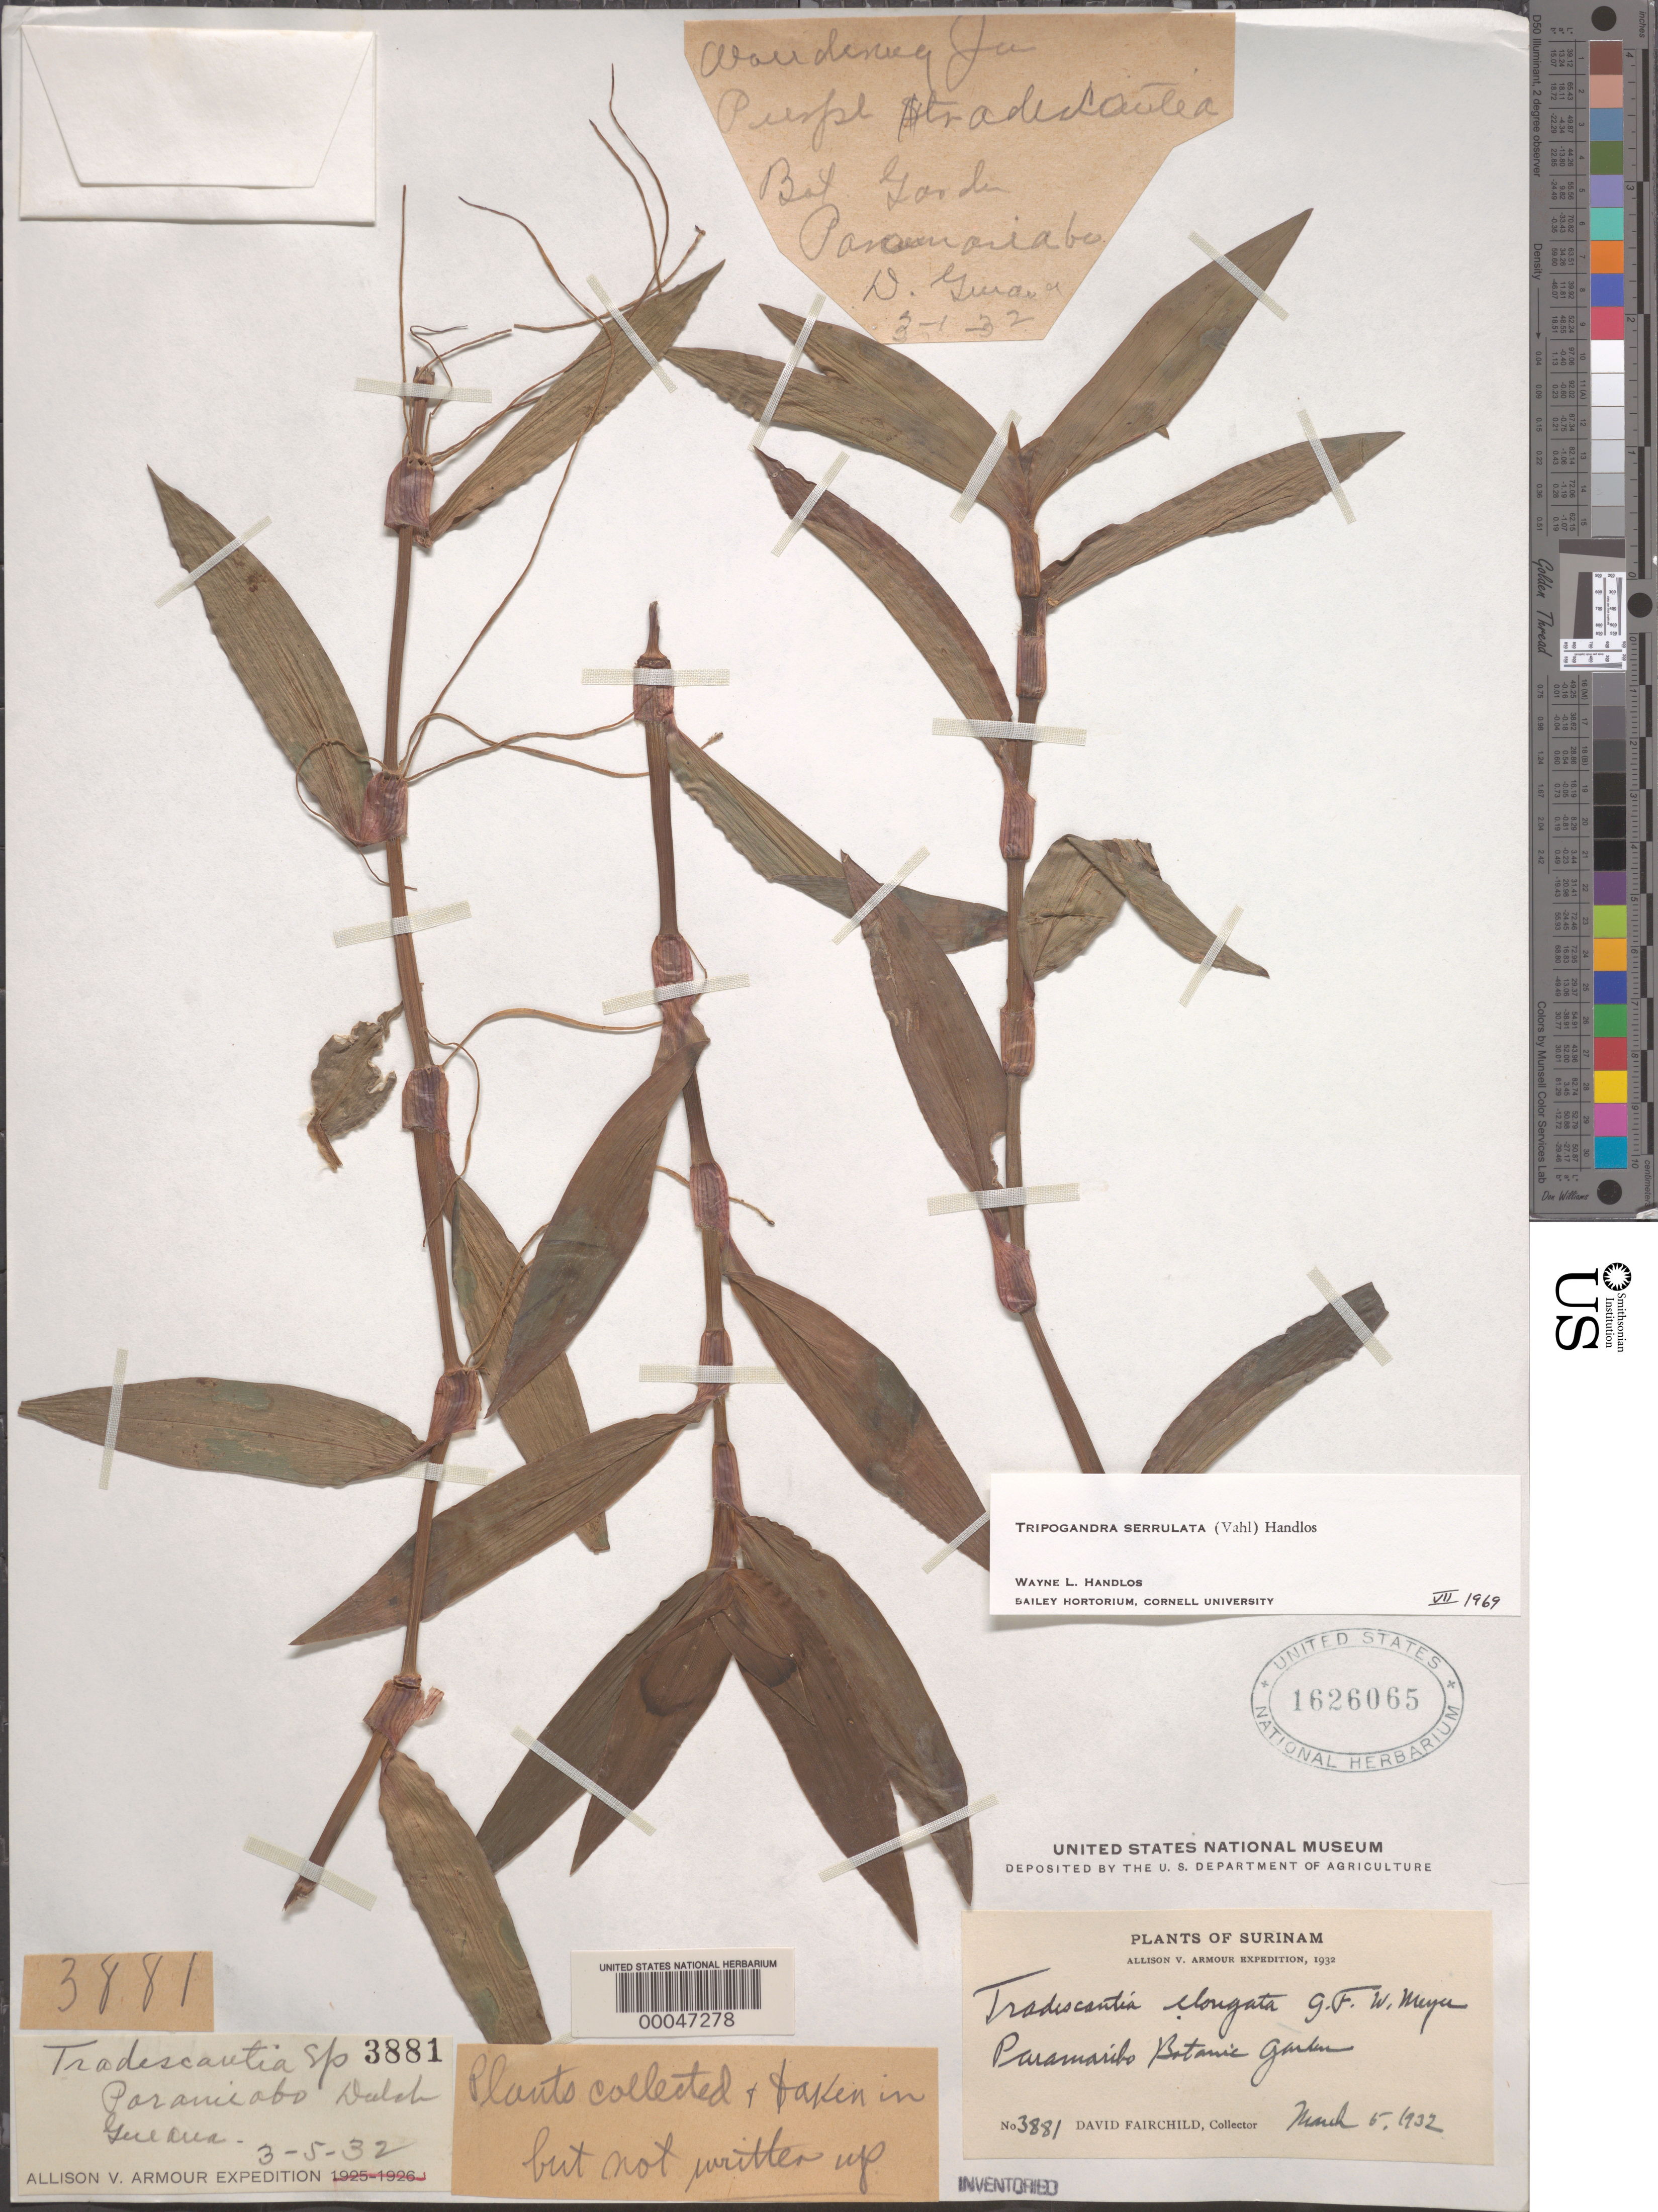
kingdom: Plantae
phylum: Tracheophyta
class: Liliopsida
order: Commelinales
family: Commelinaceae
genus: Tripogandra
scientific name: Tripogandra serrulata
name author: (Vahl) Handlos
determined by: Handlos, W. L.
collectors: D. Fairchild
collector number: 3881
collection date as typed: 05 Mar 1932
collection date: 1932-03-05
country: Suriname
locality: Paramiabo, botanic garden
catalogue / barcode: US 1626065